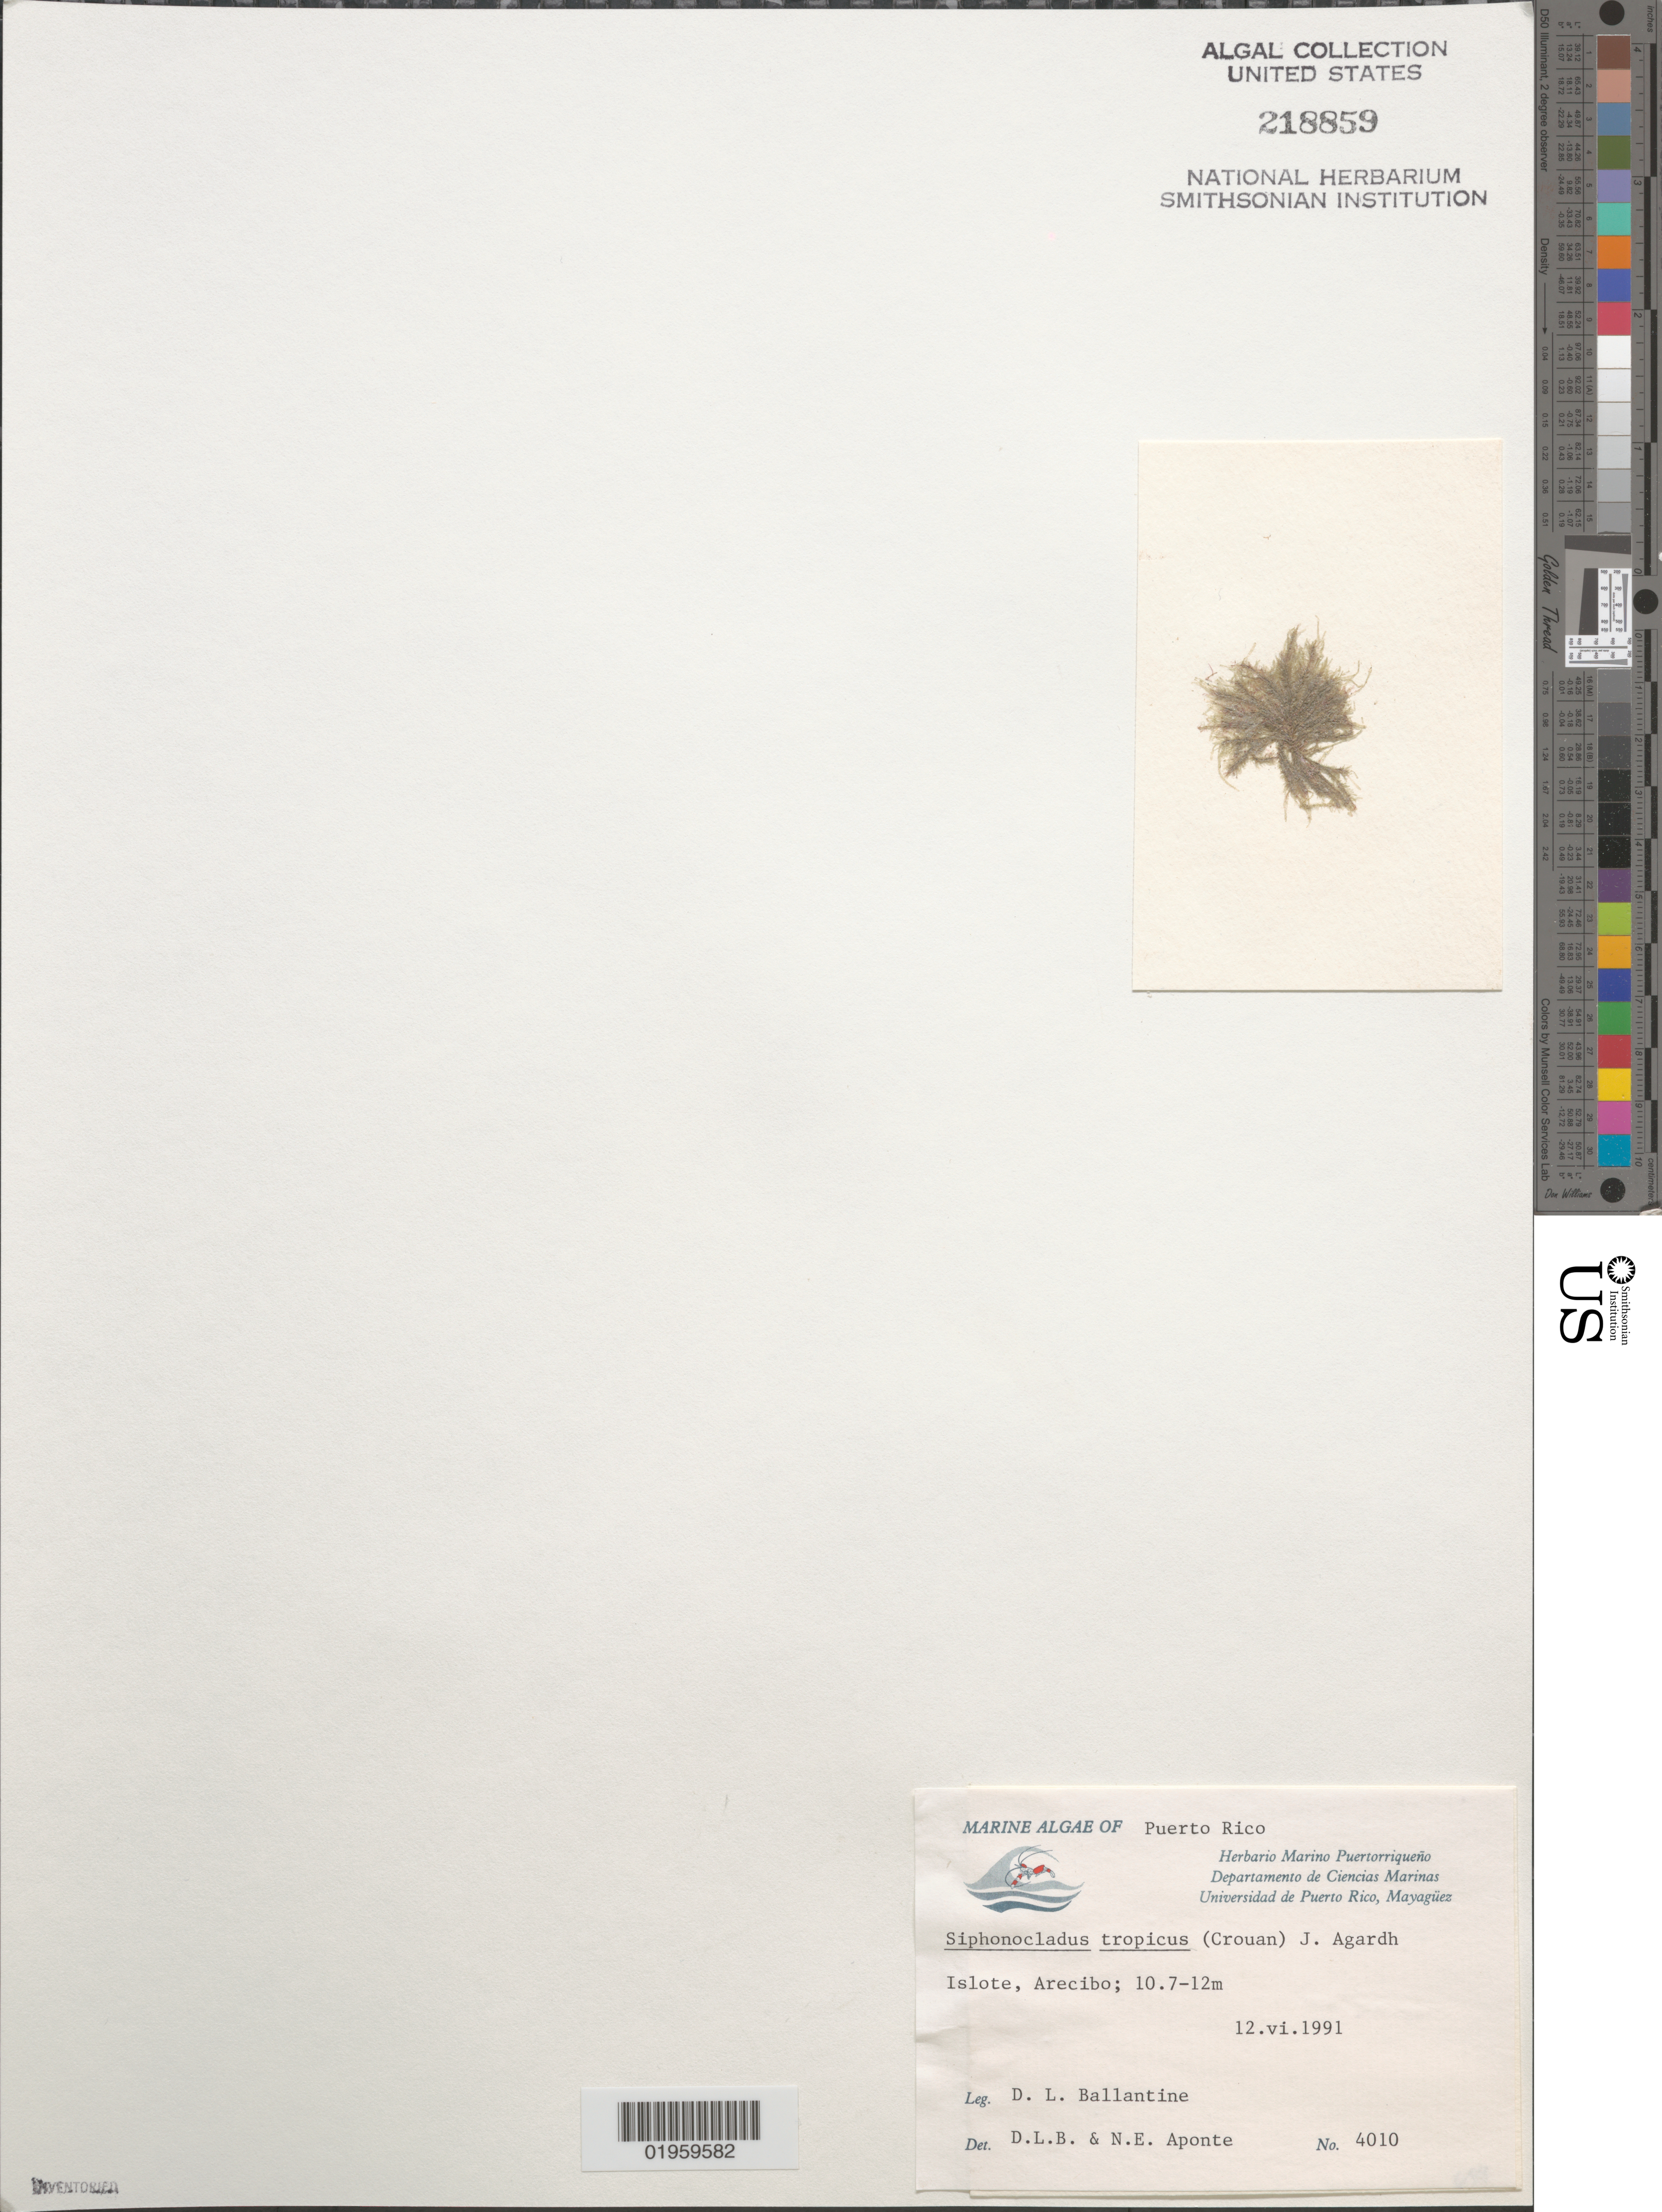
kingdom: Plantae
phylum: Chlorophyta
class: Ulvophyceae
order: Siphonocladales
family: Siphonocladaceae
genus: Siphonocladus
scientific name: Siphonocladus tropicus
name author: (P. Crouan & H. Crouan) J. Agardh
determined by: Ballantine, D. L.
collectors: D.L. Ballantine & N. E. Aponte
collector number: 4010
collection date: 1991-06-12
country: Puerto Rico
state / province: Arecibo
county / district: Islote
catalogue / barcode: US 218859